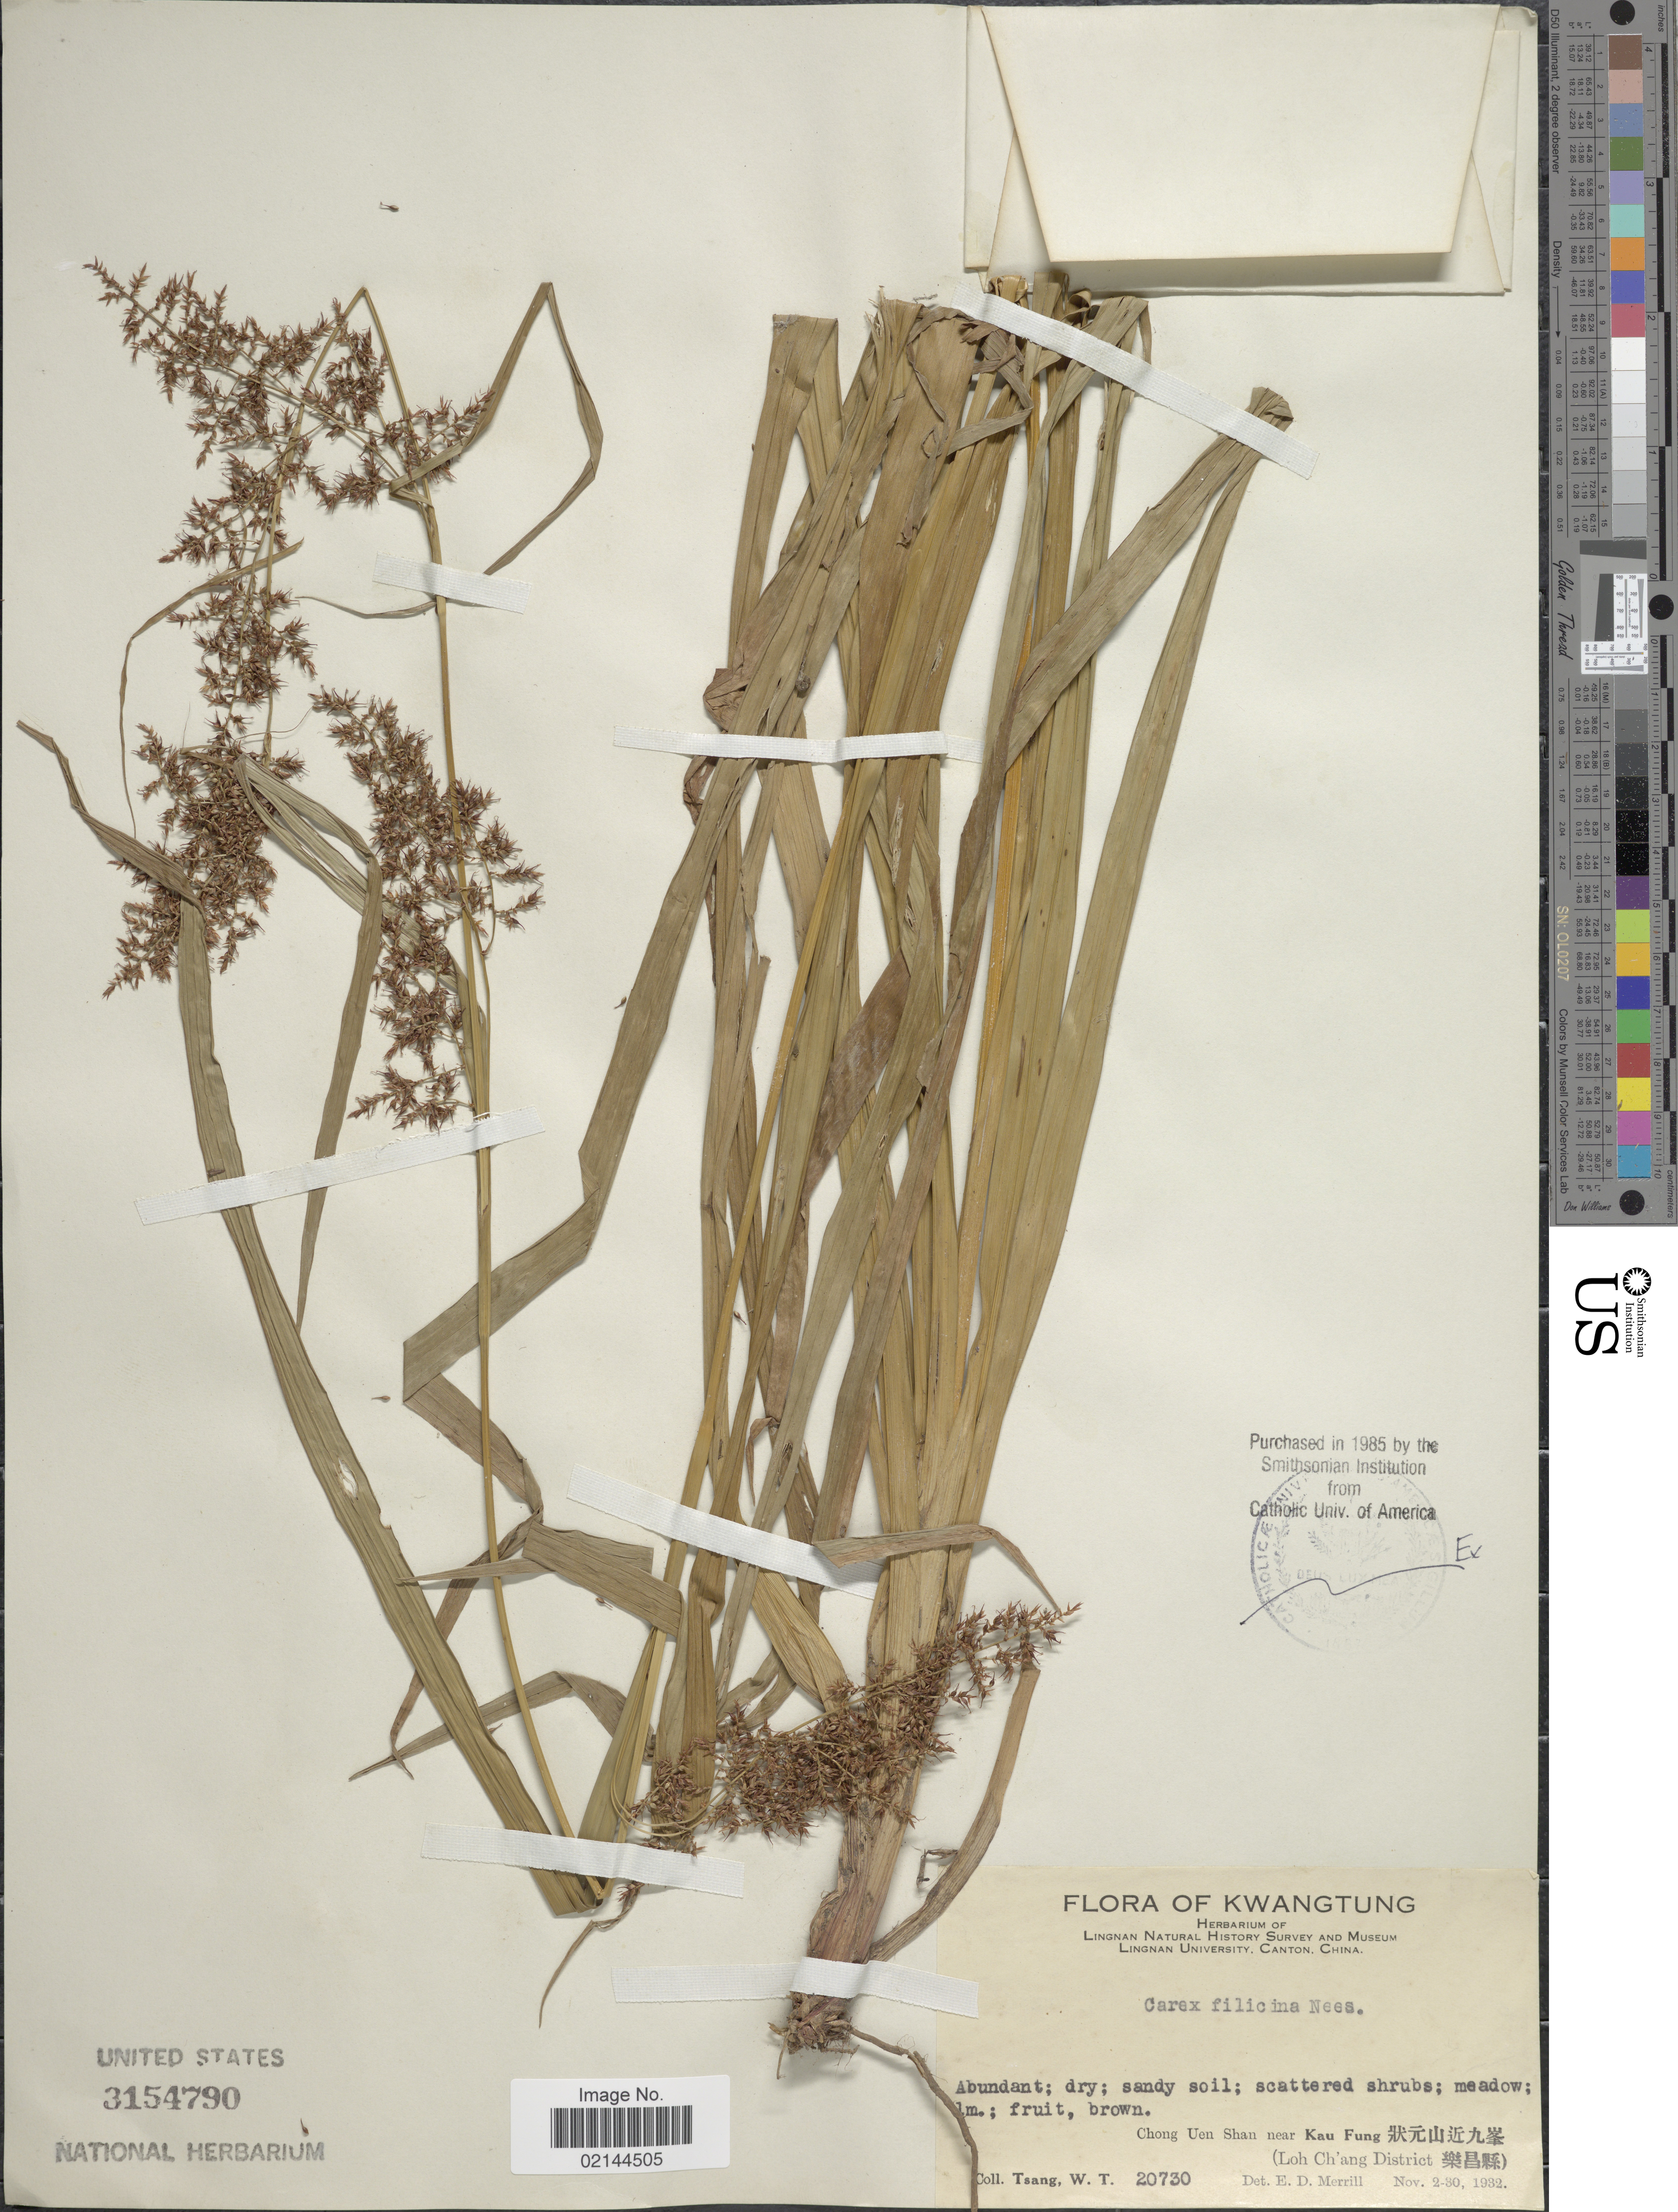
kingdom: Plantae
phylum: Tracheophyta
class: Liliopsida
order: Poales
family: Cyperaceae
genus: Carex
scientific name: Carex filicina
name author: Nees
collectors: W. T. Tsang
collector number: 20730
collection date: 1932-11-02/1932-11-30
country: China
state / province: Guangdong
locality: Kwangtung. Chong Uen Sahn near Kau Fung (Loh Ch'ang District)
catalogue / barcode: US 3154790